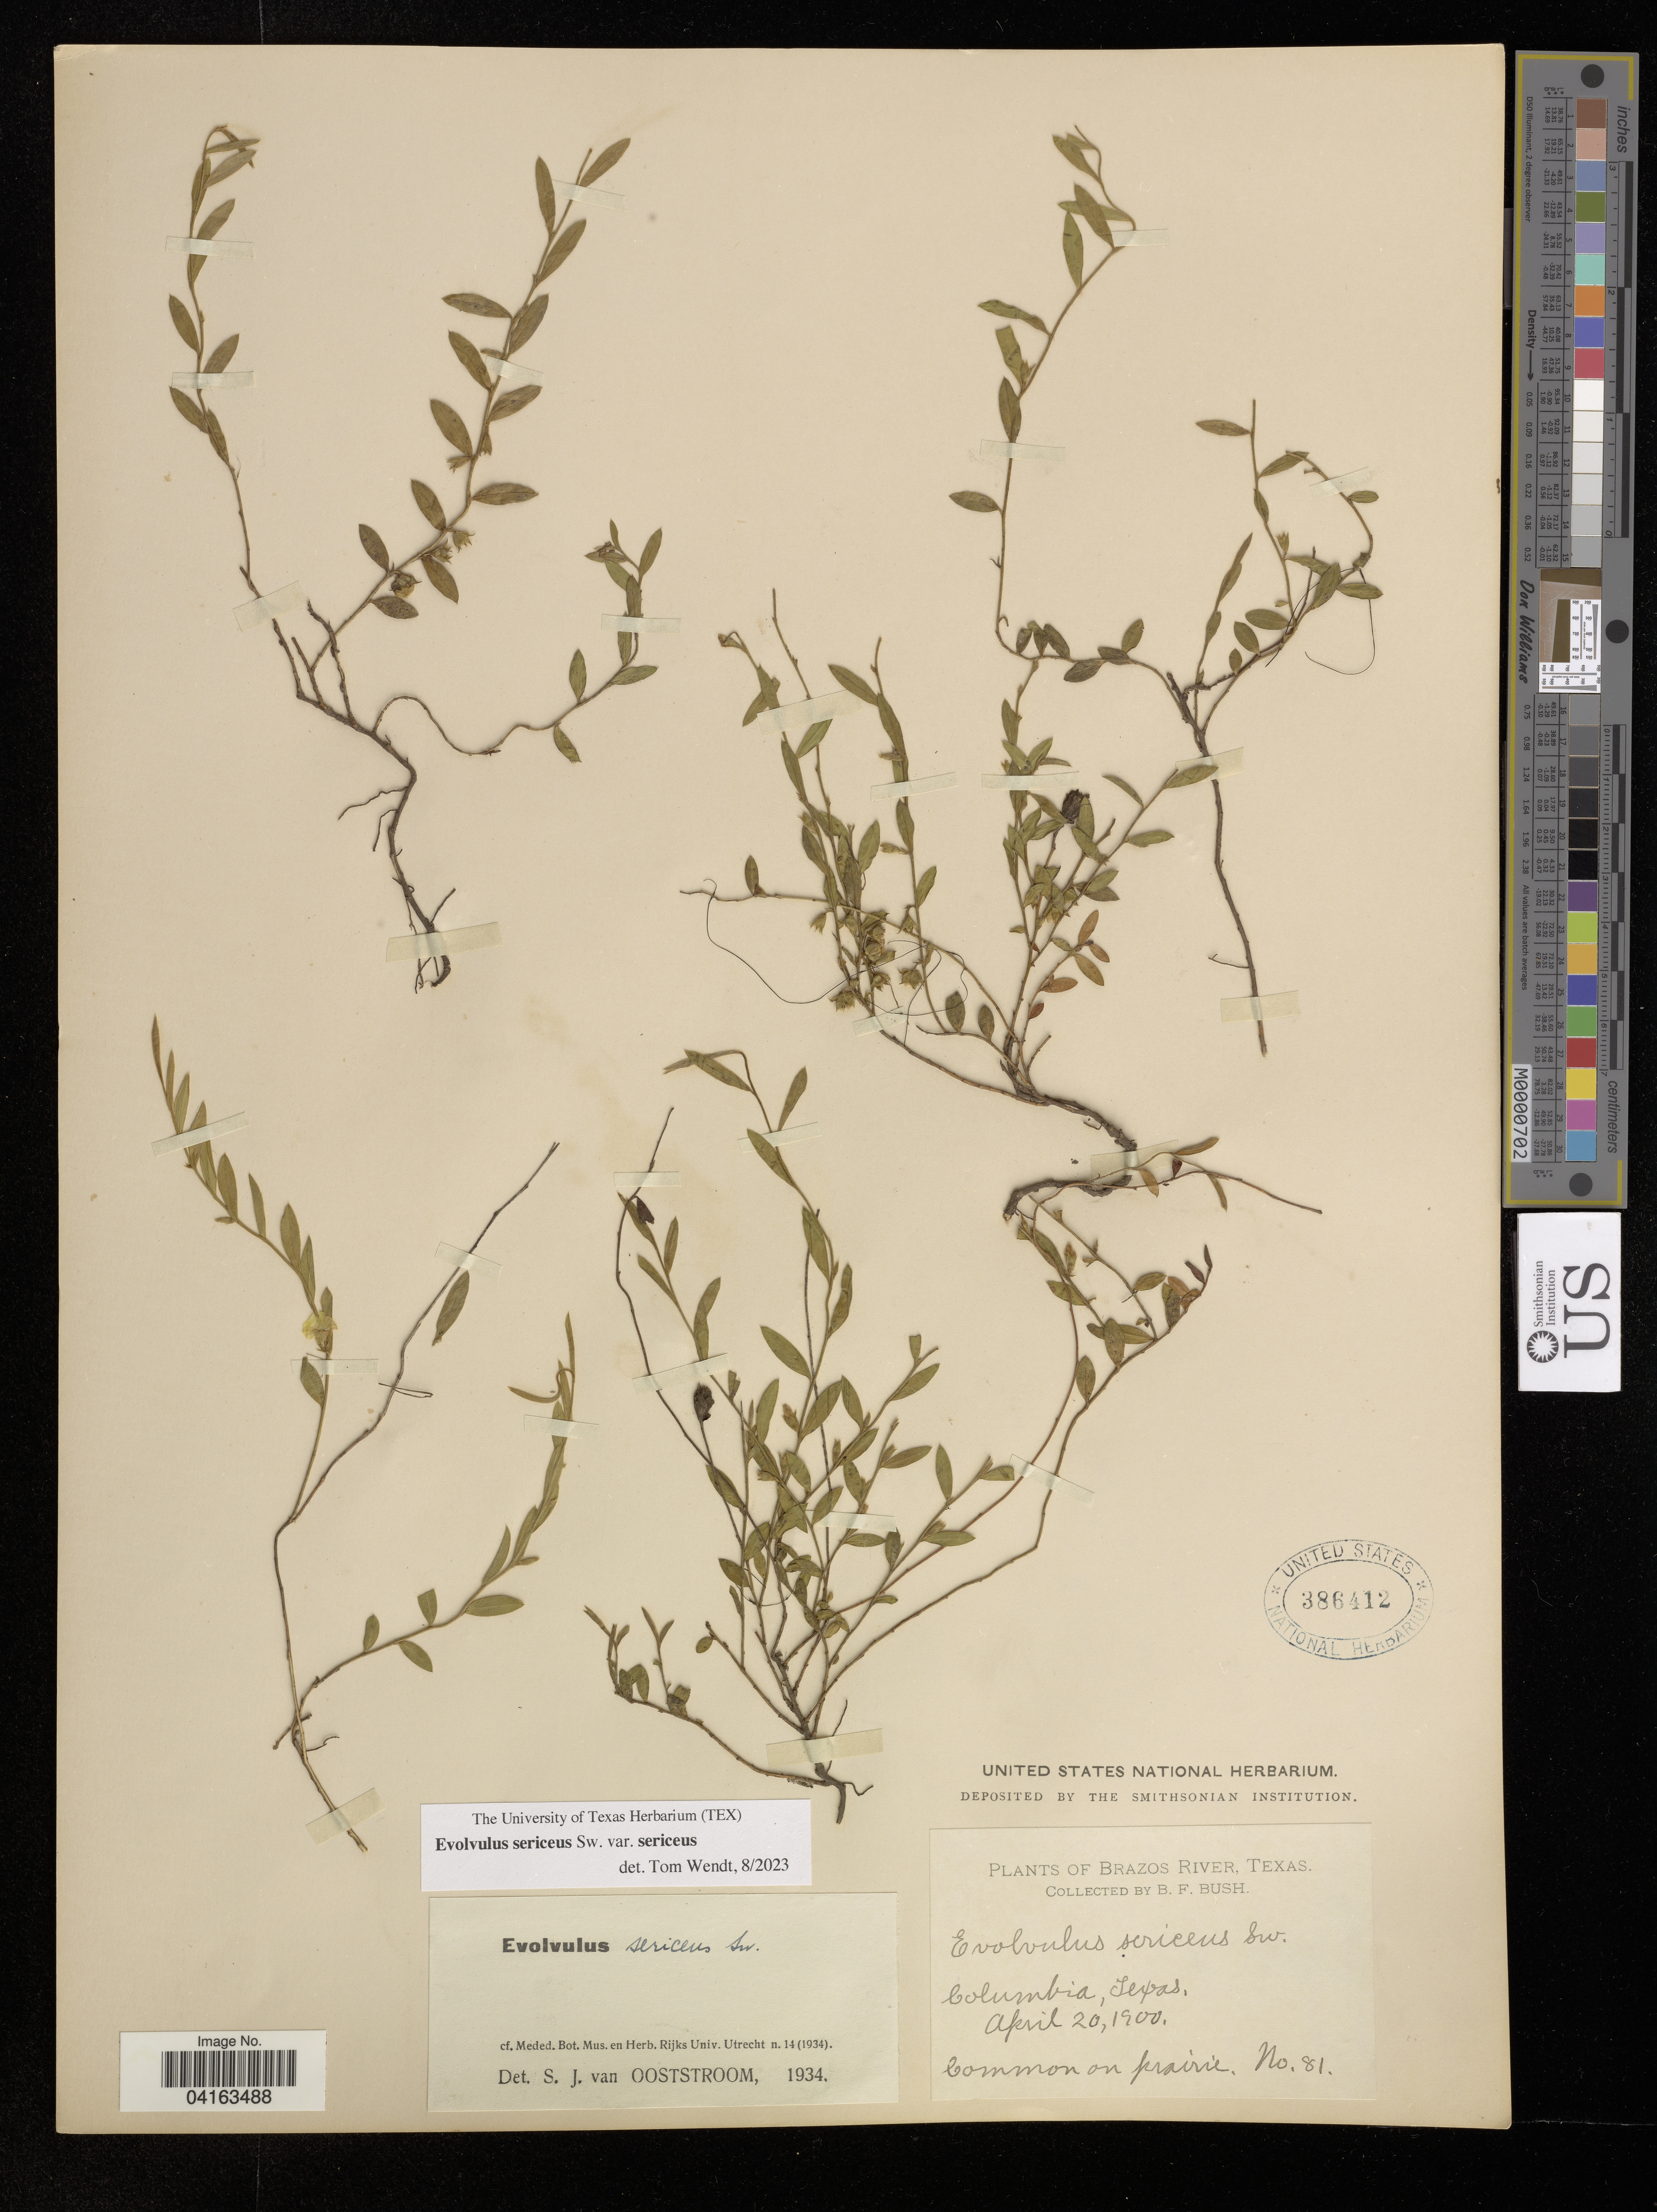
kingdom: Plantae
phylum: Tracheophyta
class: Magnoliopsida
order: Solanales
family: Convolvulaceae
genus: Evolvulus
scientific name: Evolvulus sericeus var. sericeus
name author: Sw.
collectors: B. F. Bush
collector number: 81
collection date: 1900-04-20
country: United States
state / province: Texas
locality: Brazos River. Columbia.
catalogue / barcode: US 386412